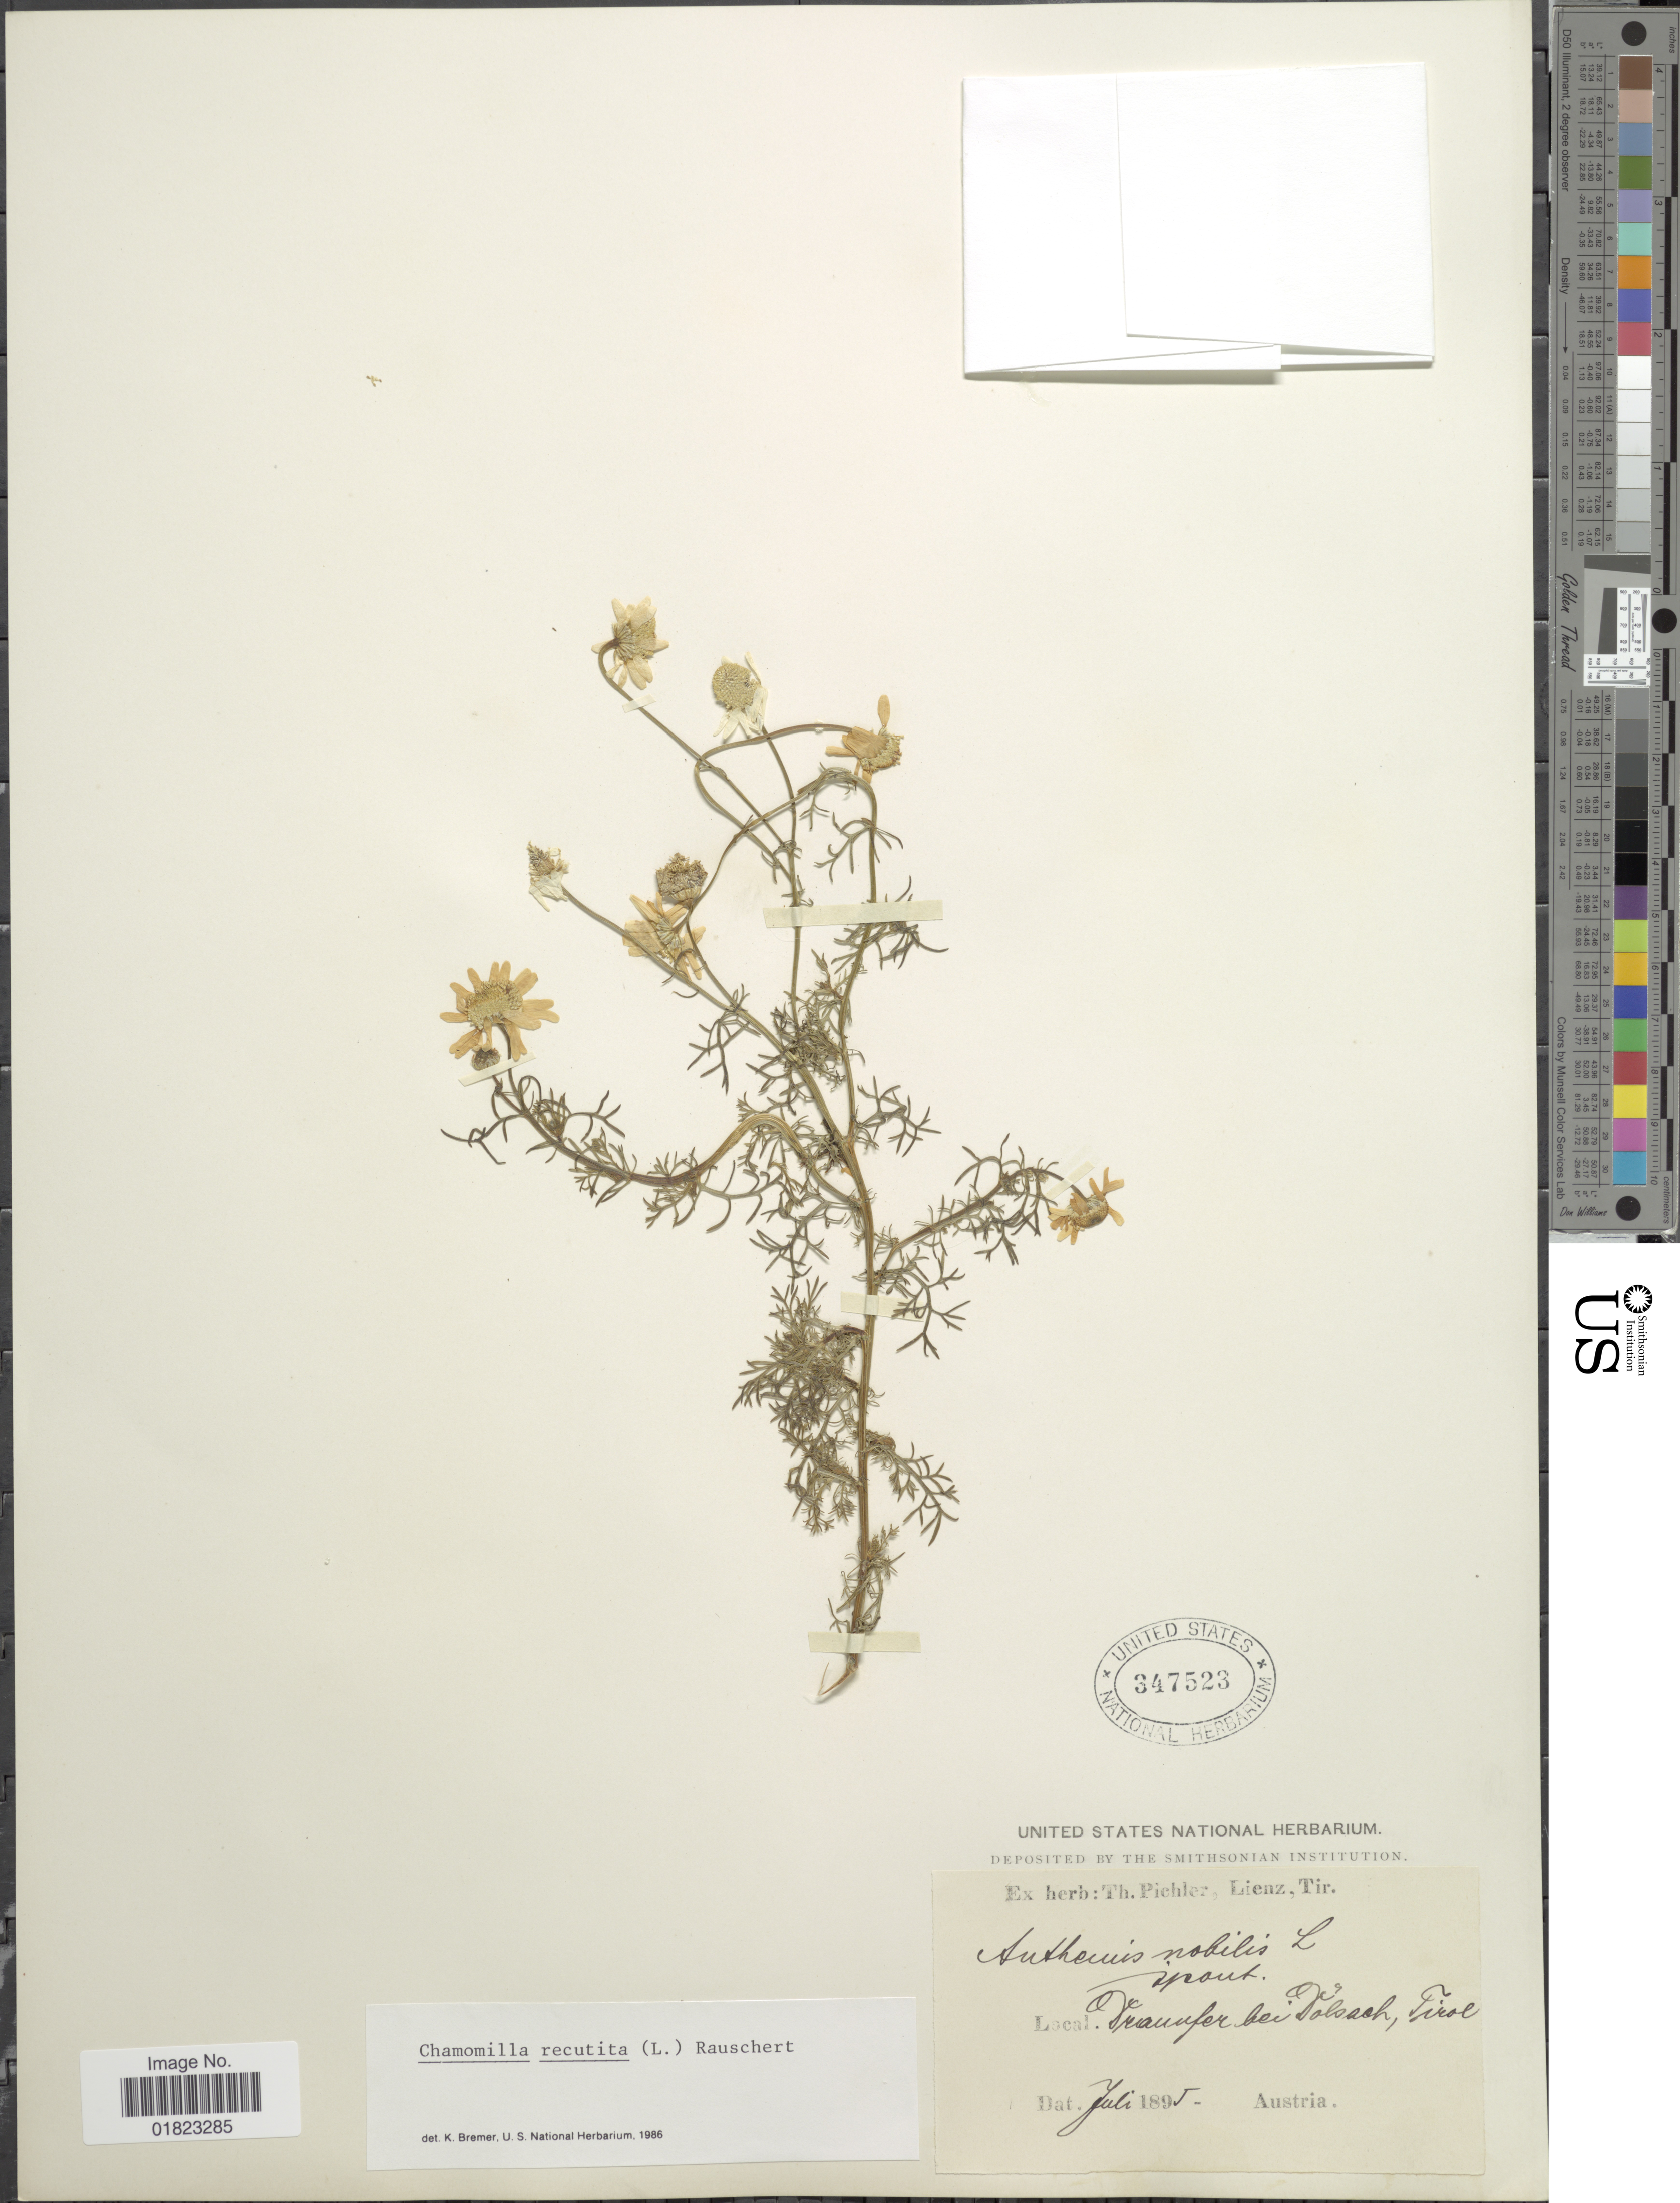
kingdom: Plantae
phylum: Tracheophyta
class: Magnoliopsida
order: Asterales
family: Asteraceae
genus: Matricaria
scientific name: Matricaria recutita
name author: L.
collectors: ex herb. T. Pichler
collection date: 1895-07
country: Austria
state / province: Tirol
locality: Vraunfer bei Dolsasch, Tirol. Austria. [interpreted]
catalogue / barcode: US 347523